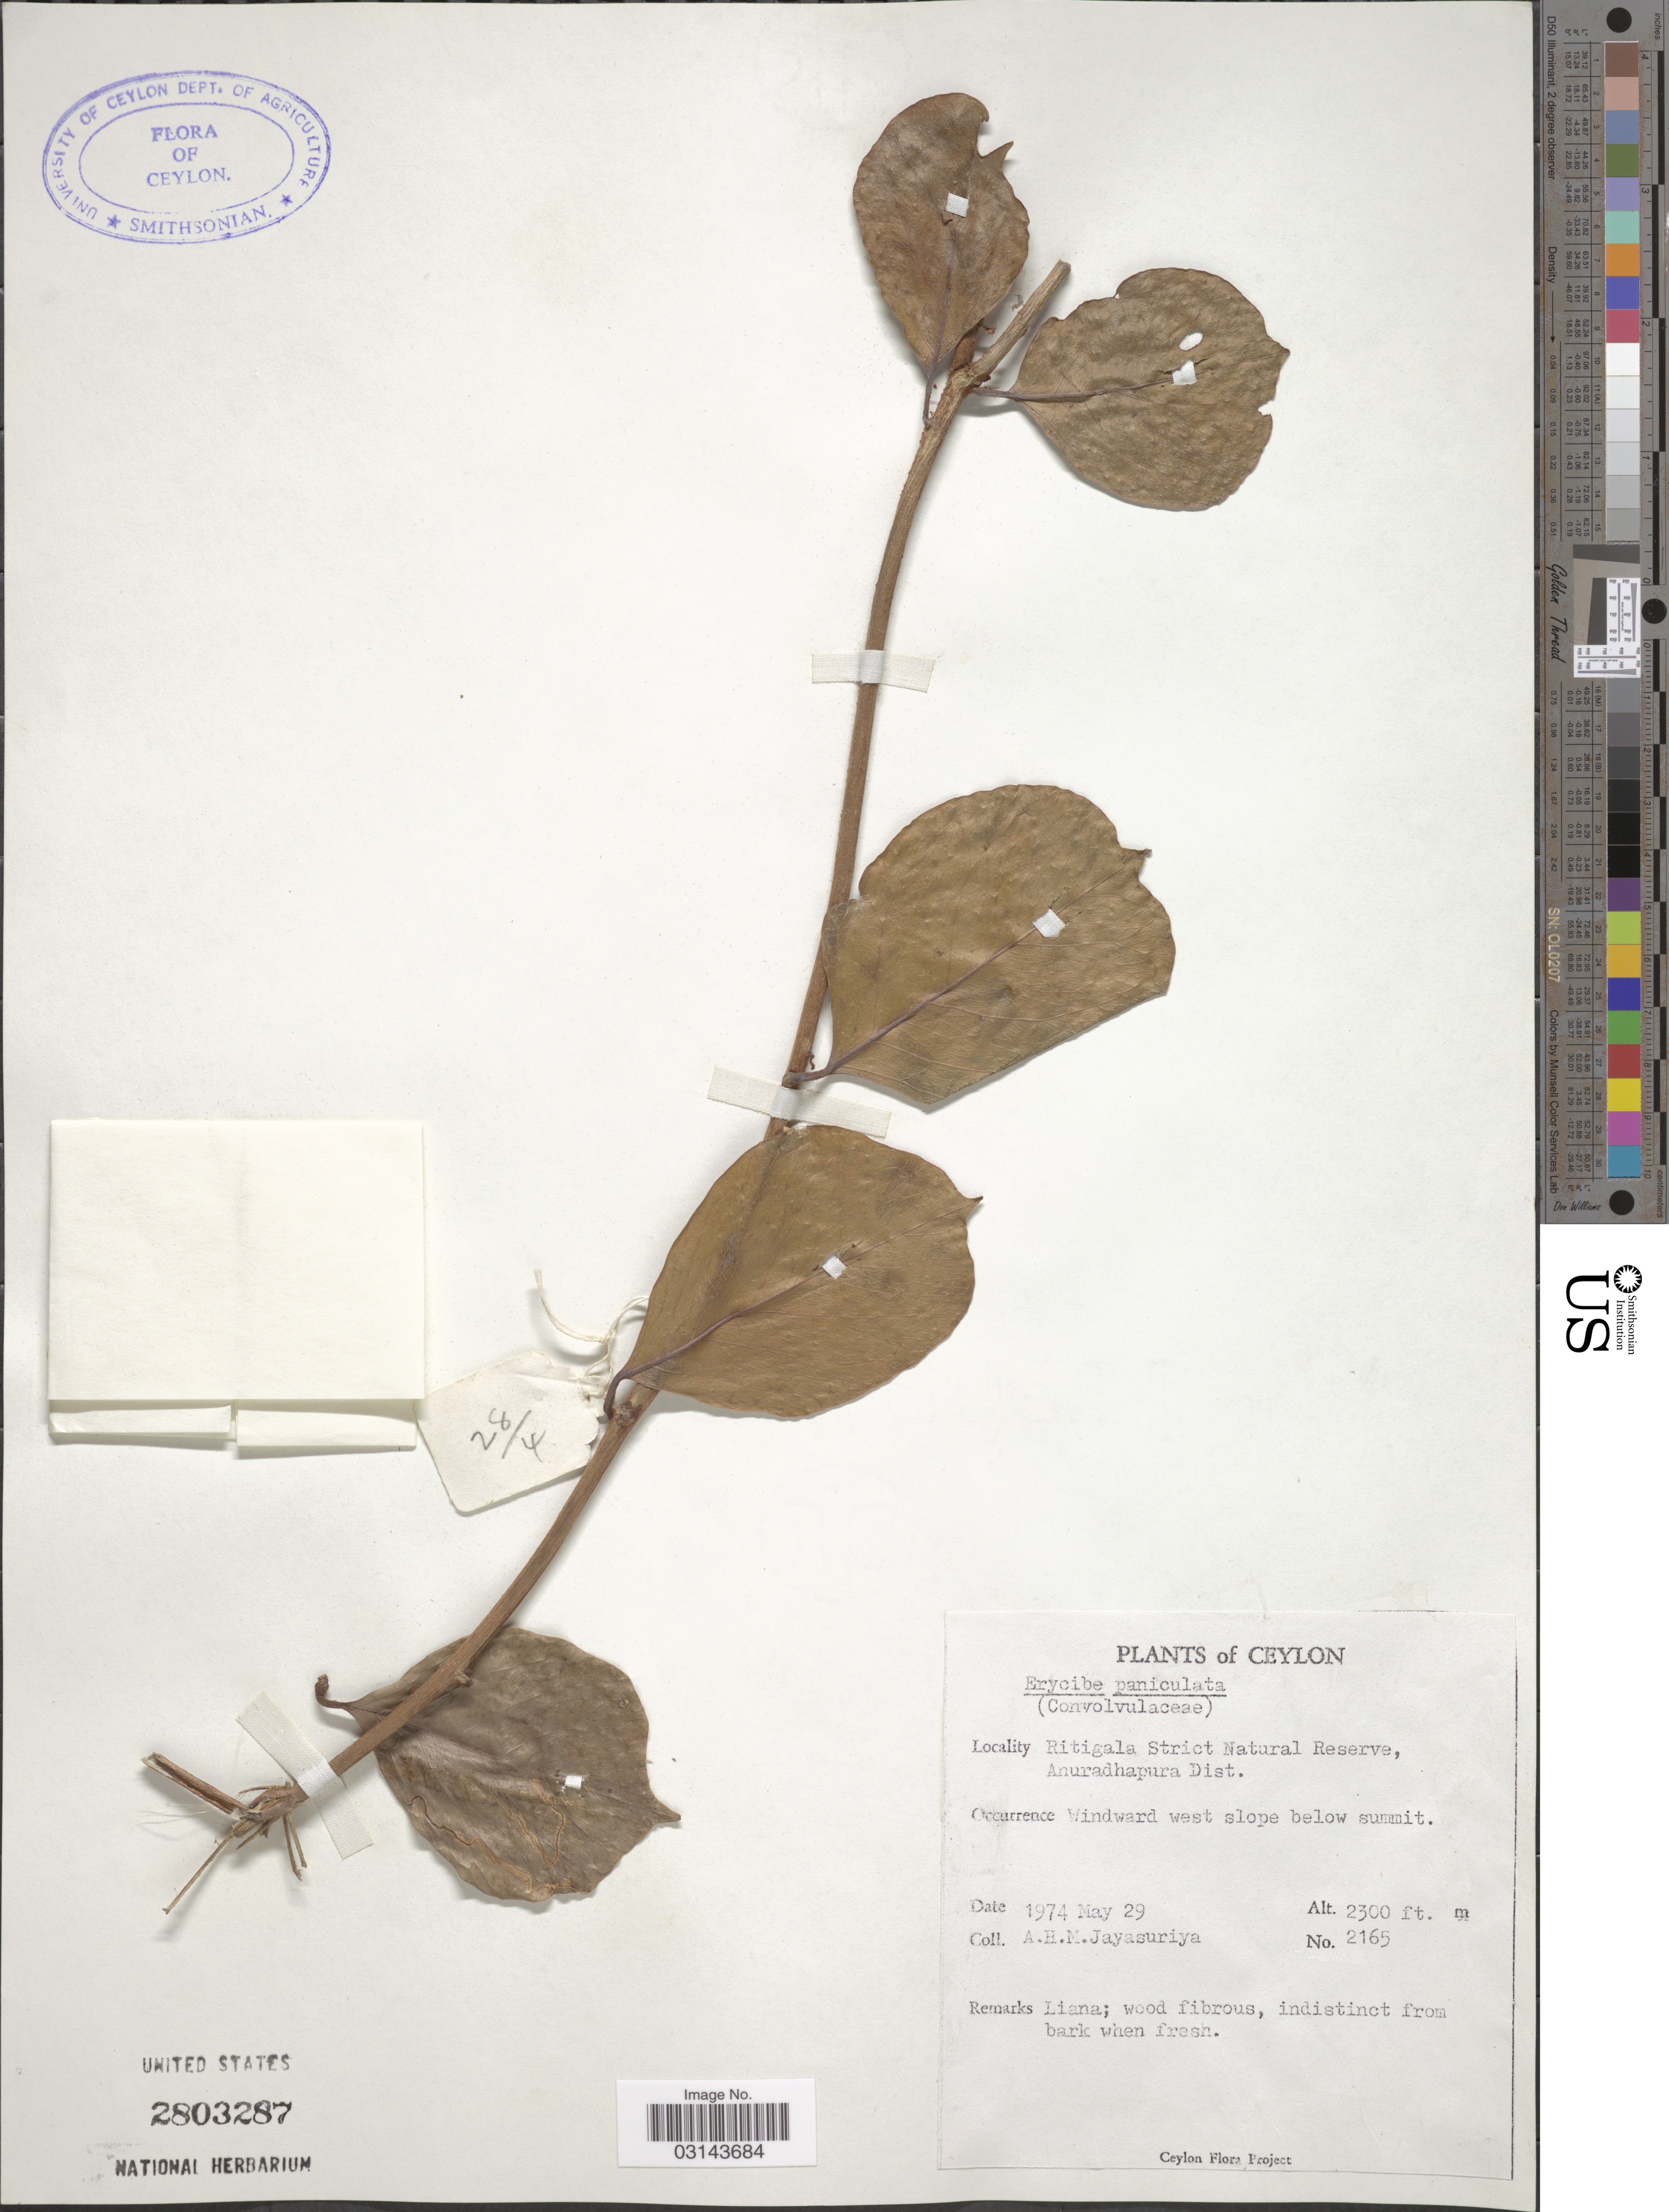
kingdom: Plantae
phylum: Tracheophyta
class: Magnoliopsida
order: Solanales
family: Convolvulaceae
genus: Erycibe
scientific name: Erycibe paniculata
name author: Roxb.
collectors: A. H. Jayasuriya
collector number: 2165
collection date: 1974-05-29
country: Sri Lanka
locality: Ceylon. Ritigala Strict Natural Reserve, Anuradhapura Dist. Windward west slope below summit.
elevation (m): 701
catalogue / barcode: US 2803287